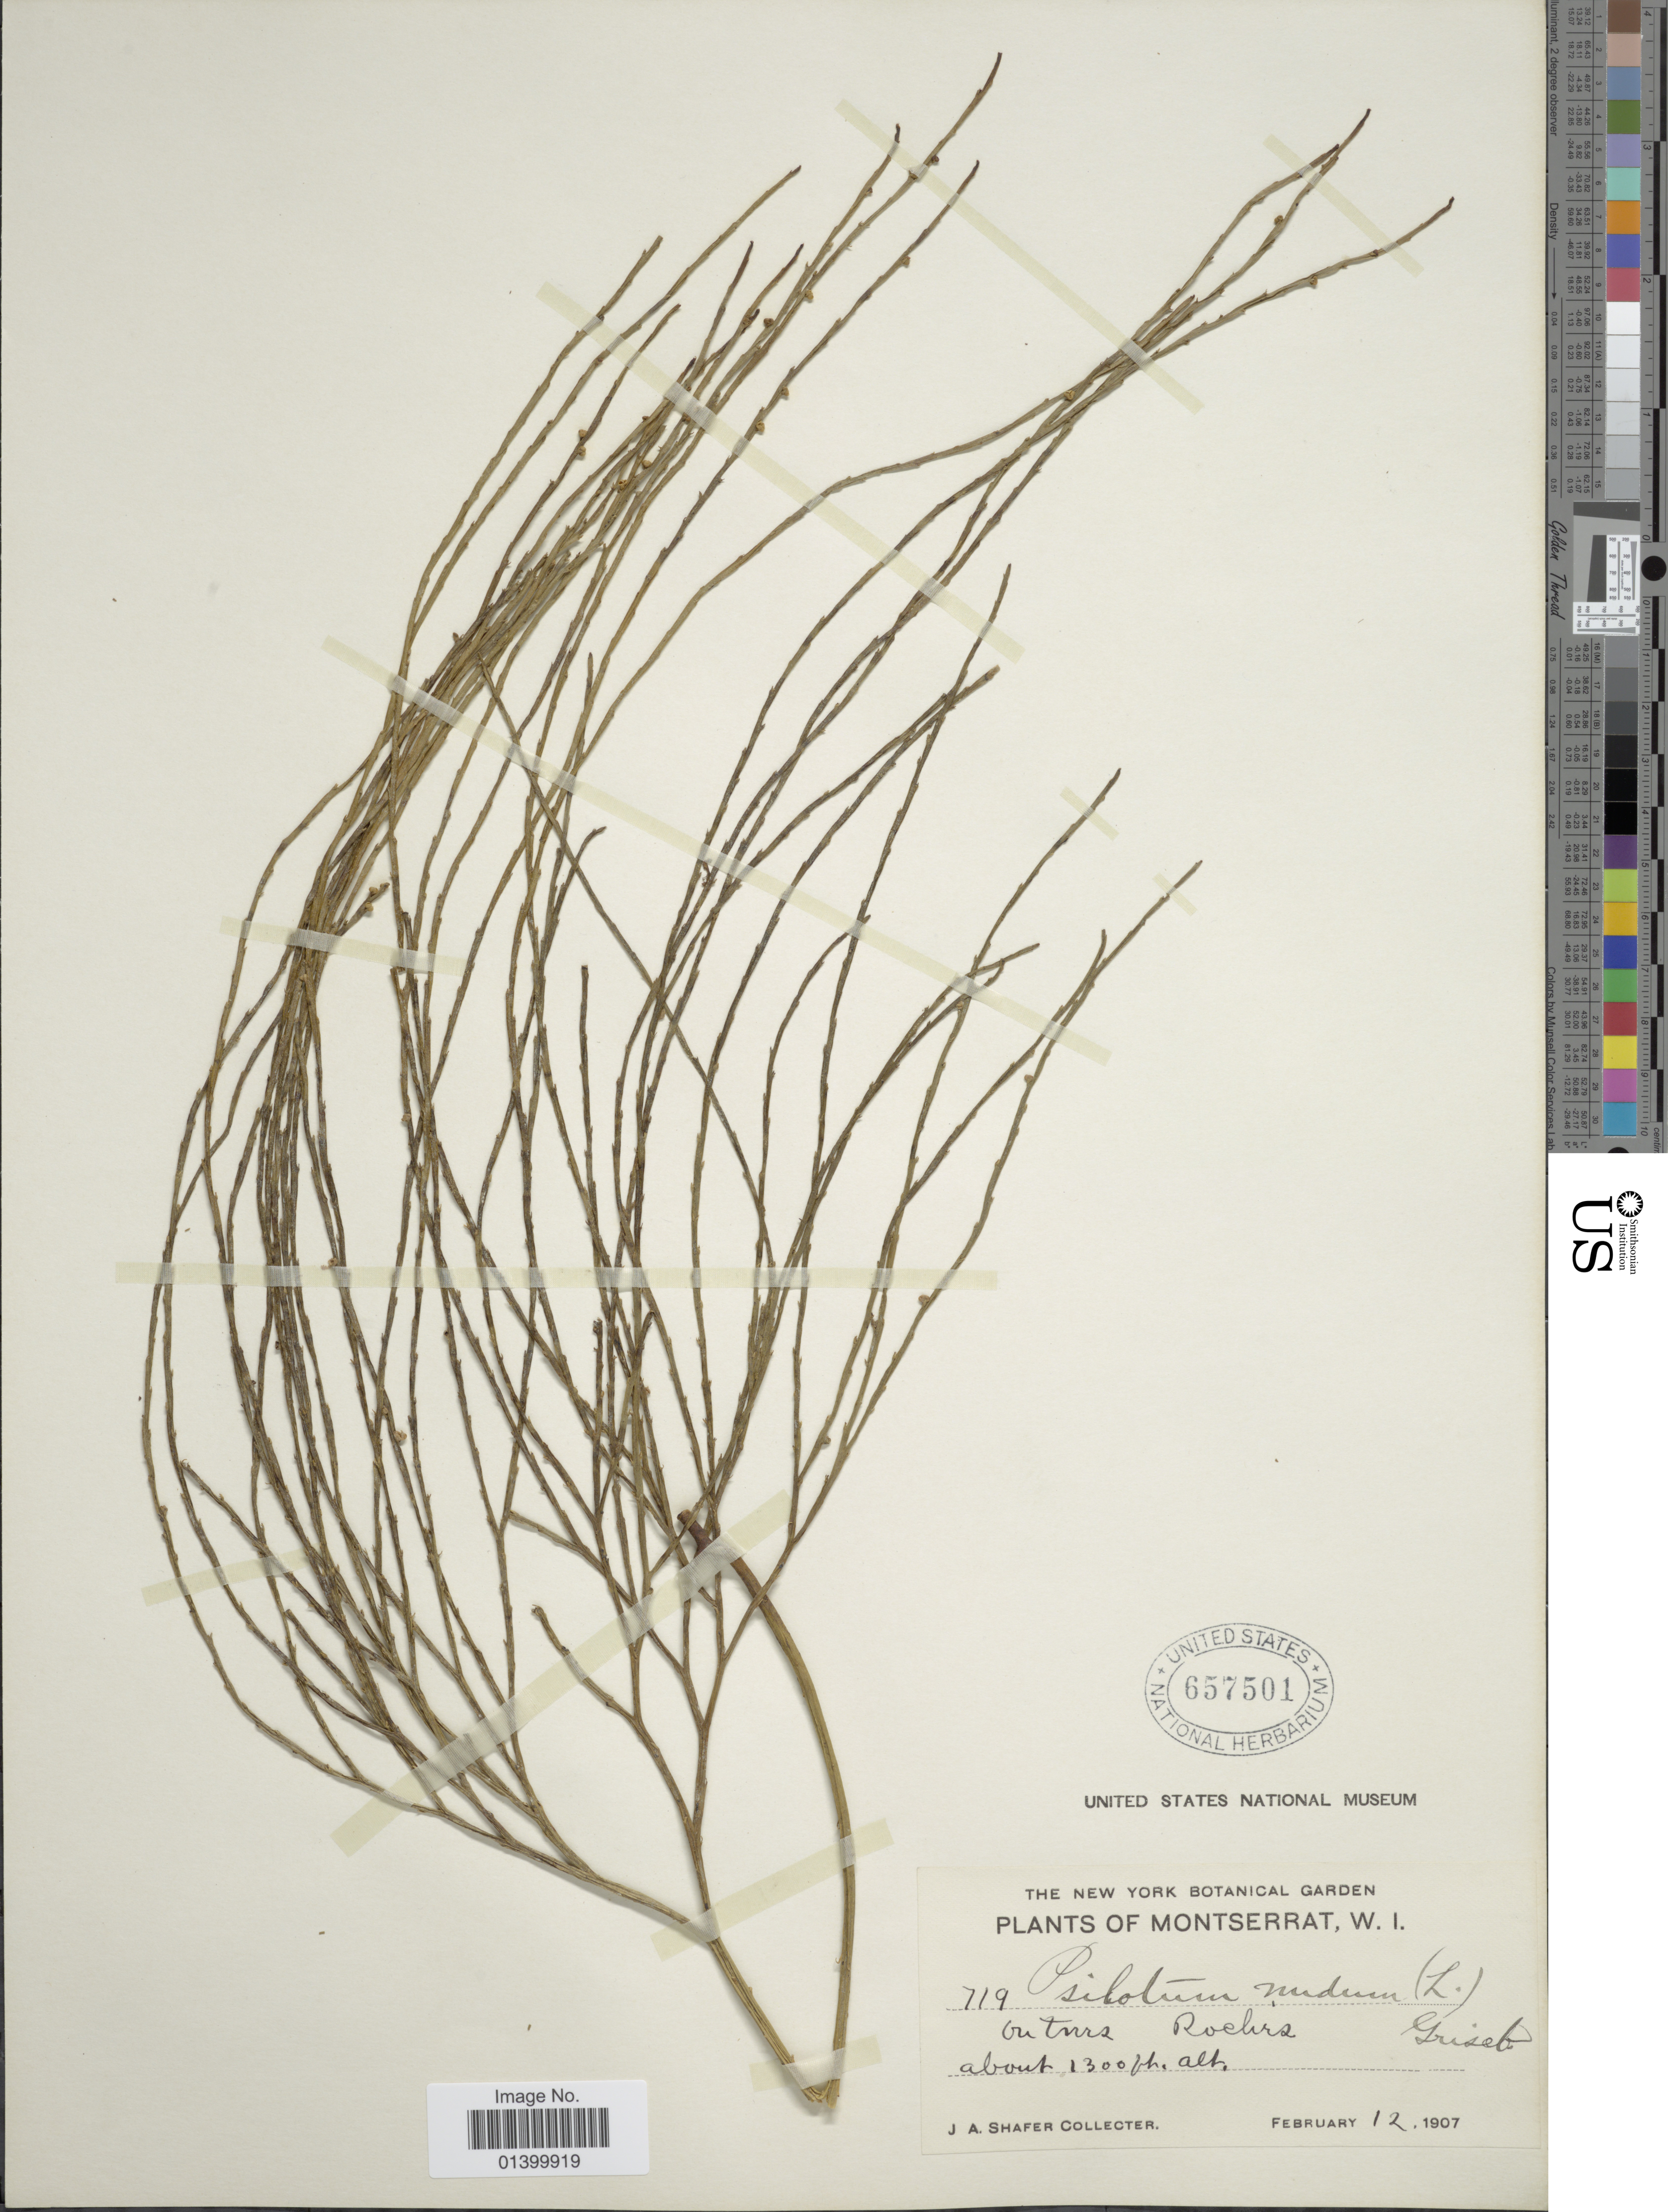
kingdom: Plantae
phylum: Tracheophyta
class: Polypodiopsida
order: Psilotales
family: Psilotaceae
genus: Psilotum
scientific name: Psilotum nudum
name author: (L.) P. Beauv.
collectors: J. A. Shafer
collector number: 719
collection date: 1907-02-12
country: Montserrat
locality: Roche's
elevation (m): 396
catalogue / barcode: US 657501